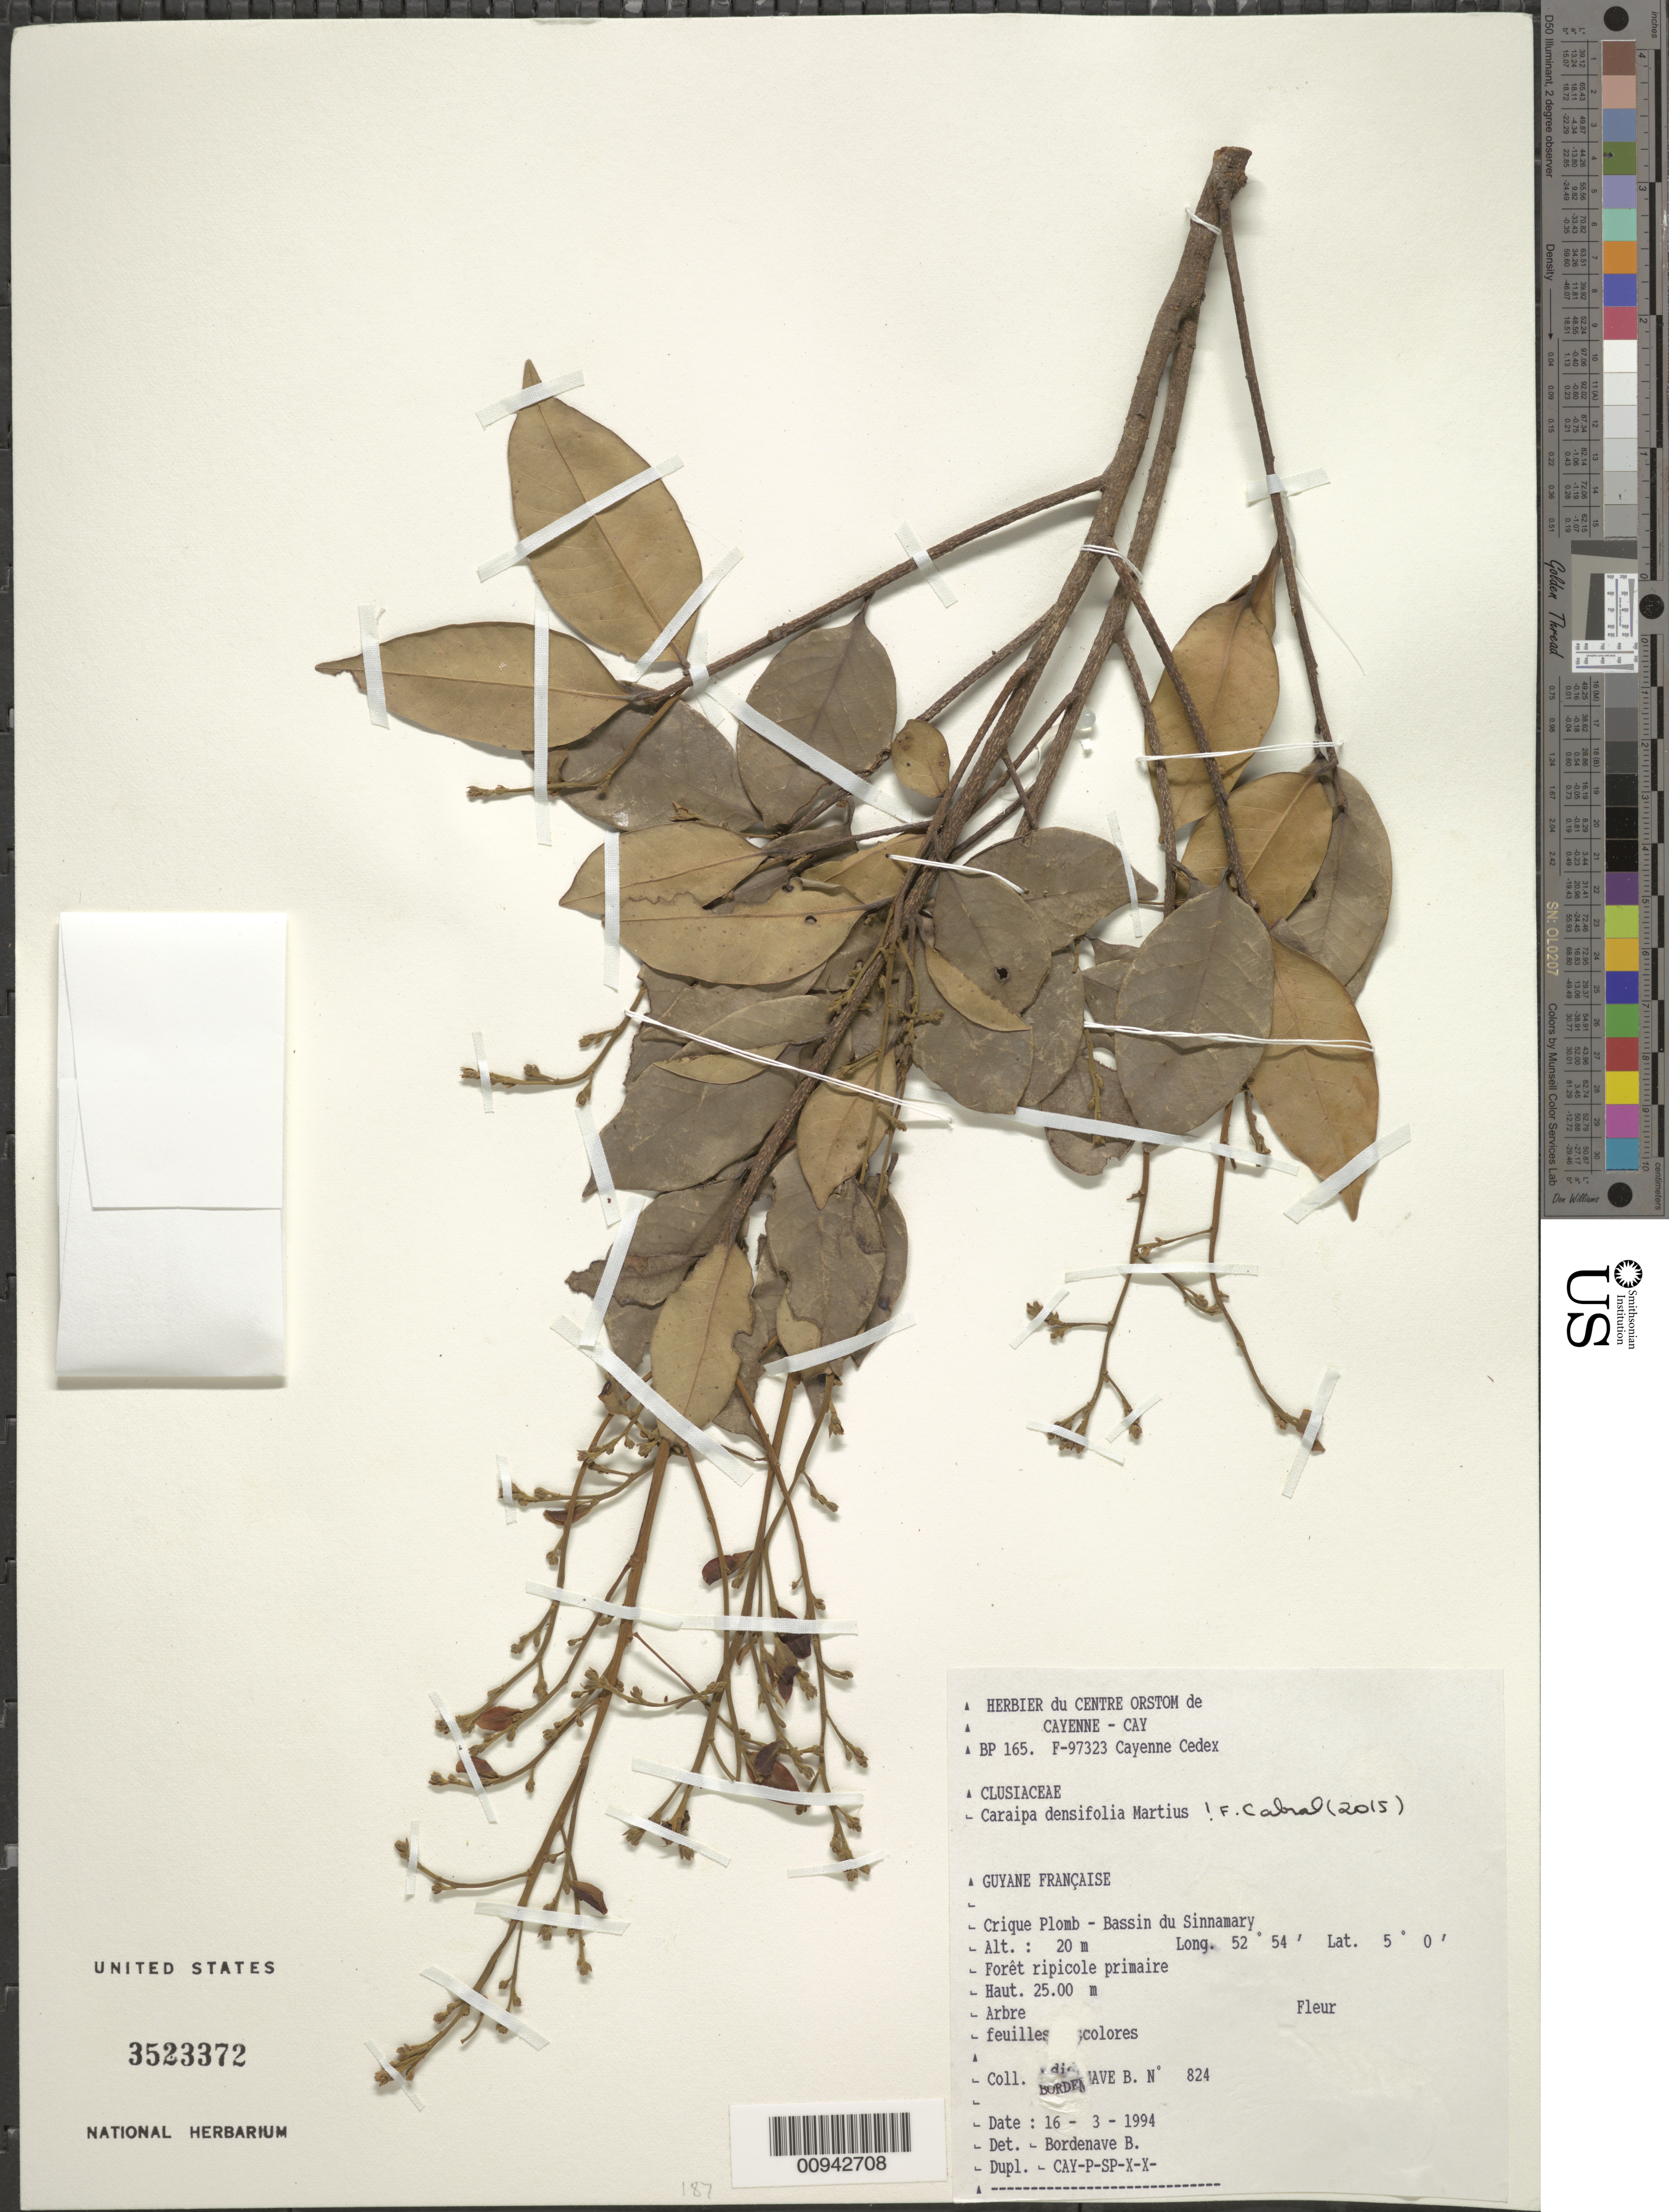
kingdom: Plantae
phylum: Tracheophyta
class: Magnoliopsida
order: Malpighiales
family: Calophyllaceae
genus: Caraipa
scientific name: Caraipa densifolia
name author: Mart.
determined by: Bordenave, B.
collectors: B. Bordenave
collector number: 824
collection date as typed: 16-Mar-94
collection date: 1994-03-16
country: French Guiana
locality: Crique Plomb, Bassin du Sinnamary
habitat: Foret ripicole primaire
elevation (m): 20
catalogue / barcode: US 3523372